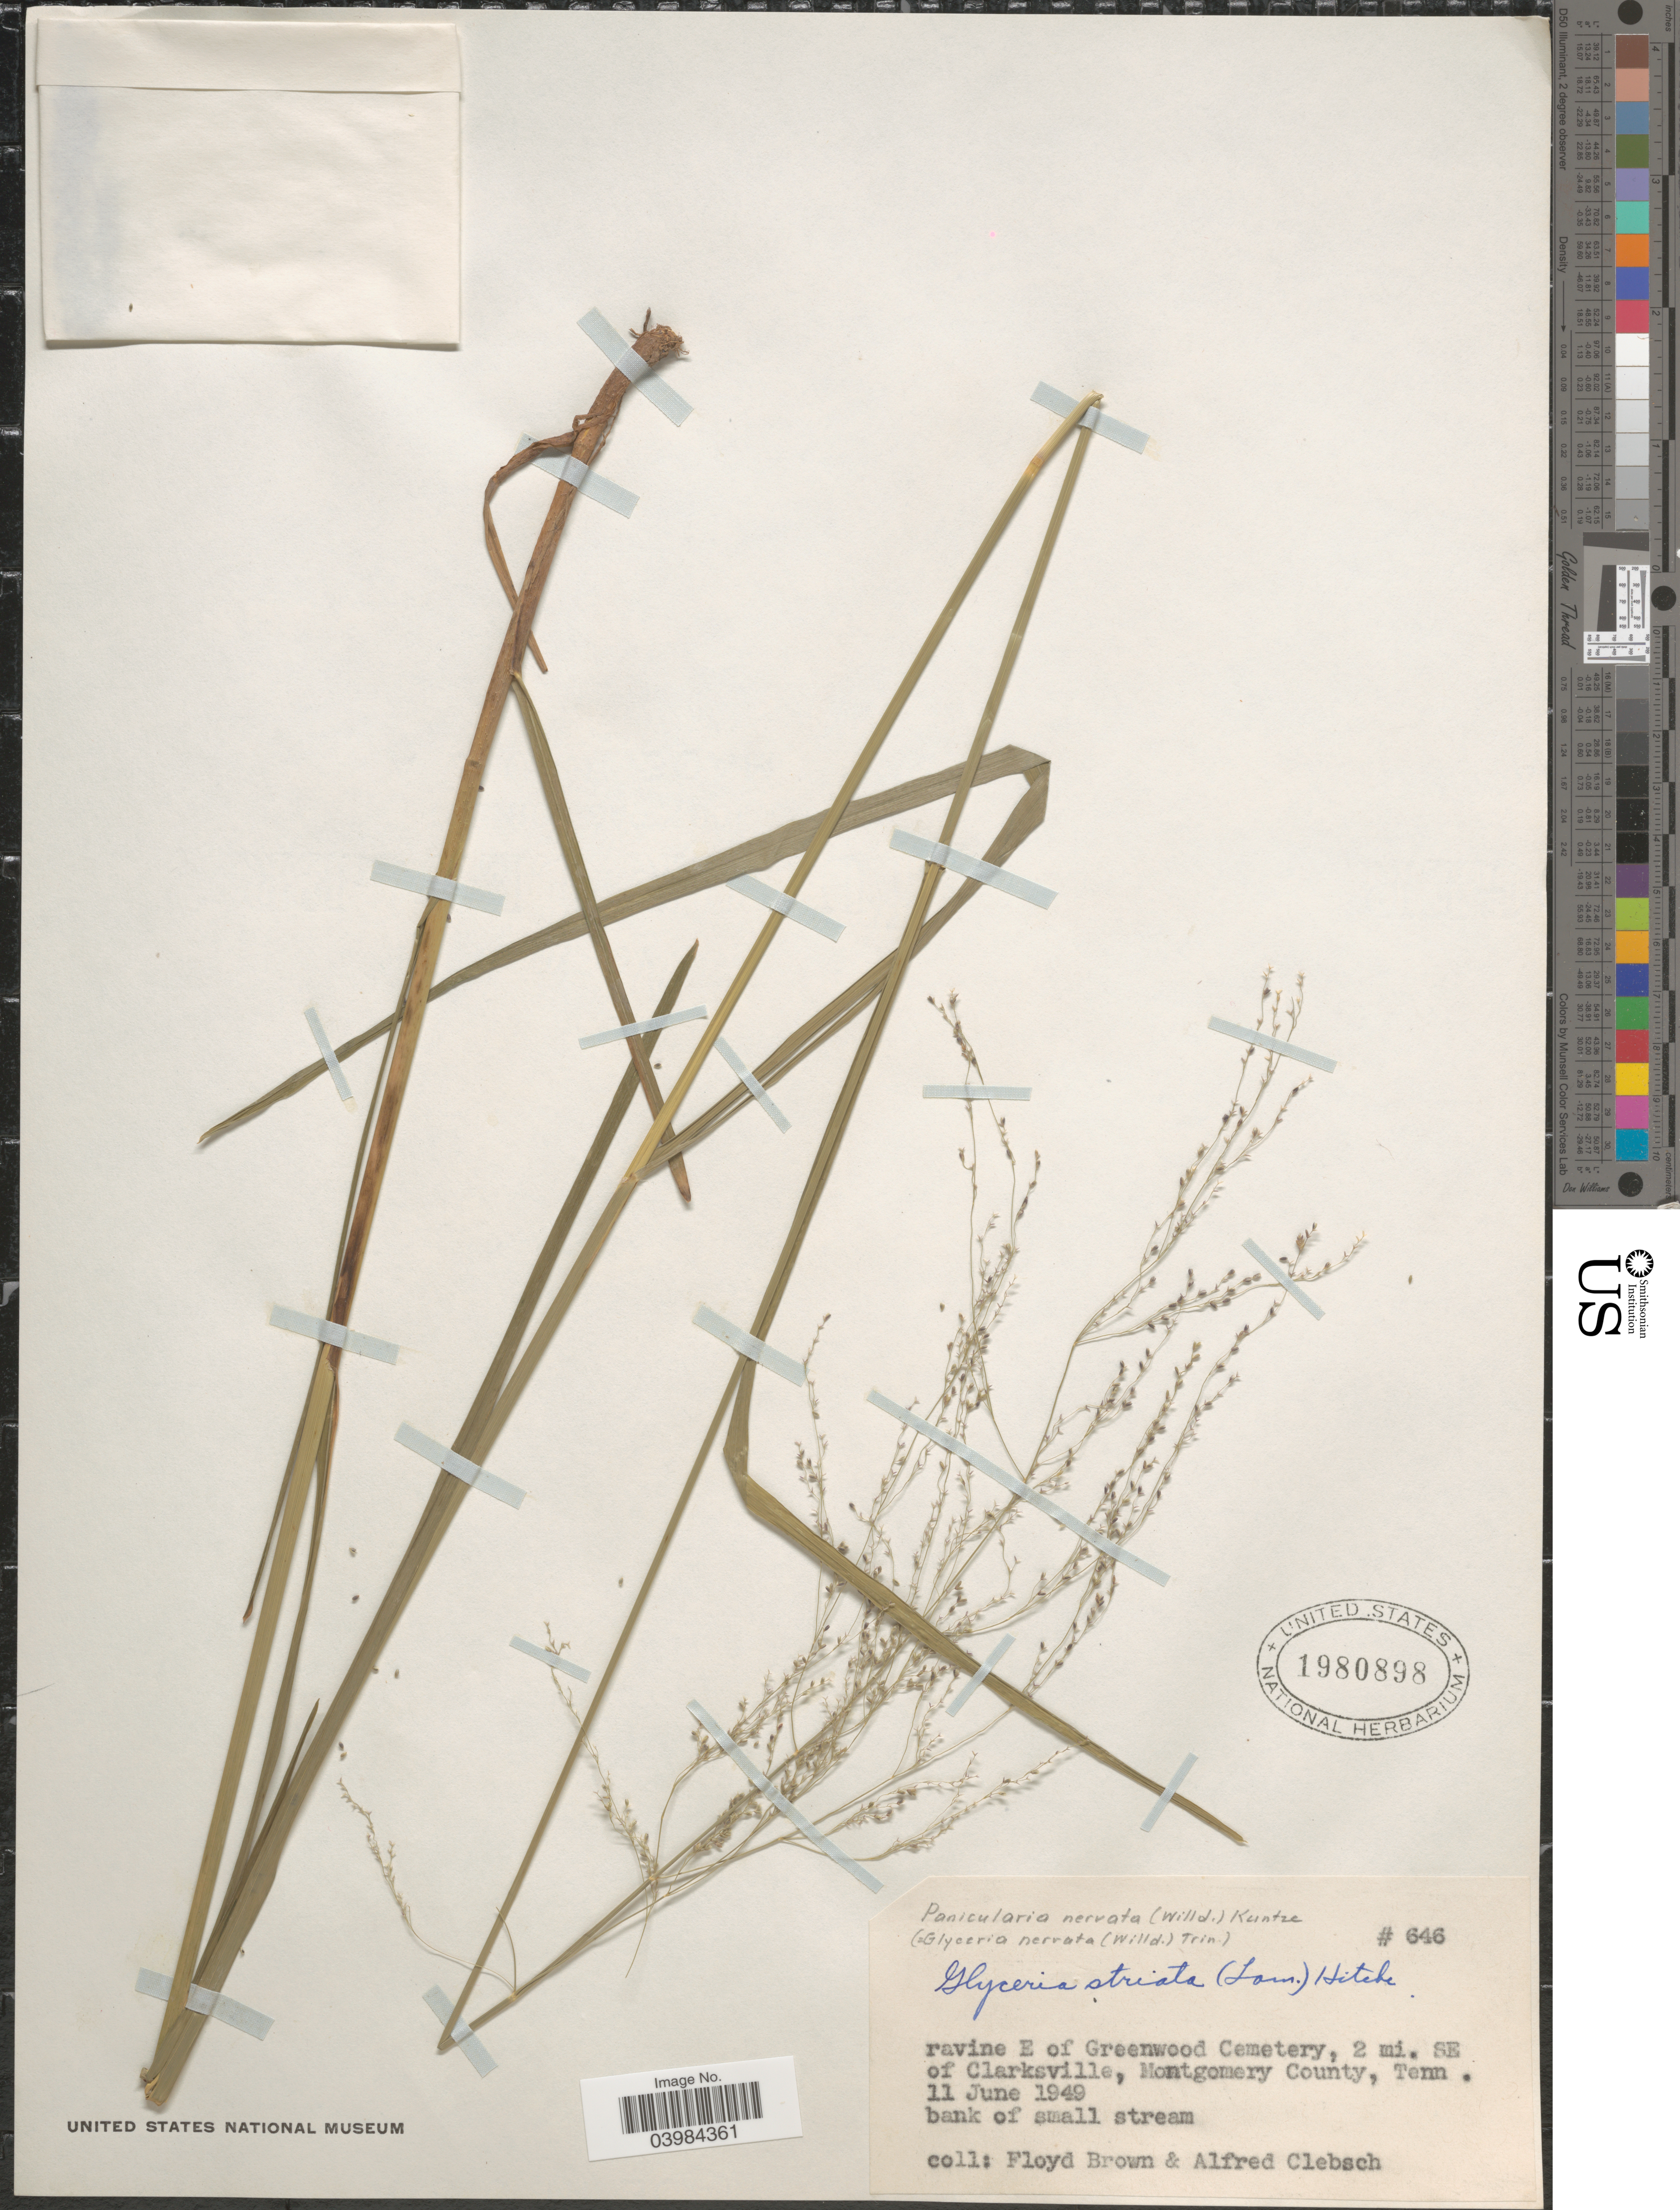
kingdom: Plantae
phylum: Tracheophyta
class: Liliopsida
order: Poales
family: Poaceae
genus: Glyceria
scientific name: Glyceria striata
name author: (Lam.) Hitchc.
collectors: F. Brown & A. Clebsch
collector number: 646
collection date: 1949-06-11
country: United States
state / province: Tennessee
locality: Ravine E of Greenwood Cemetery, 2 mi. SE of Clarksville, Montgomery County.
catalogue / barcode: US 1980898